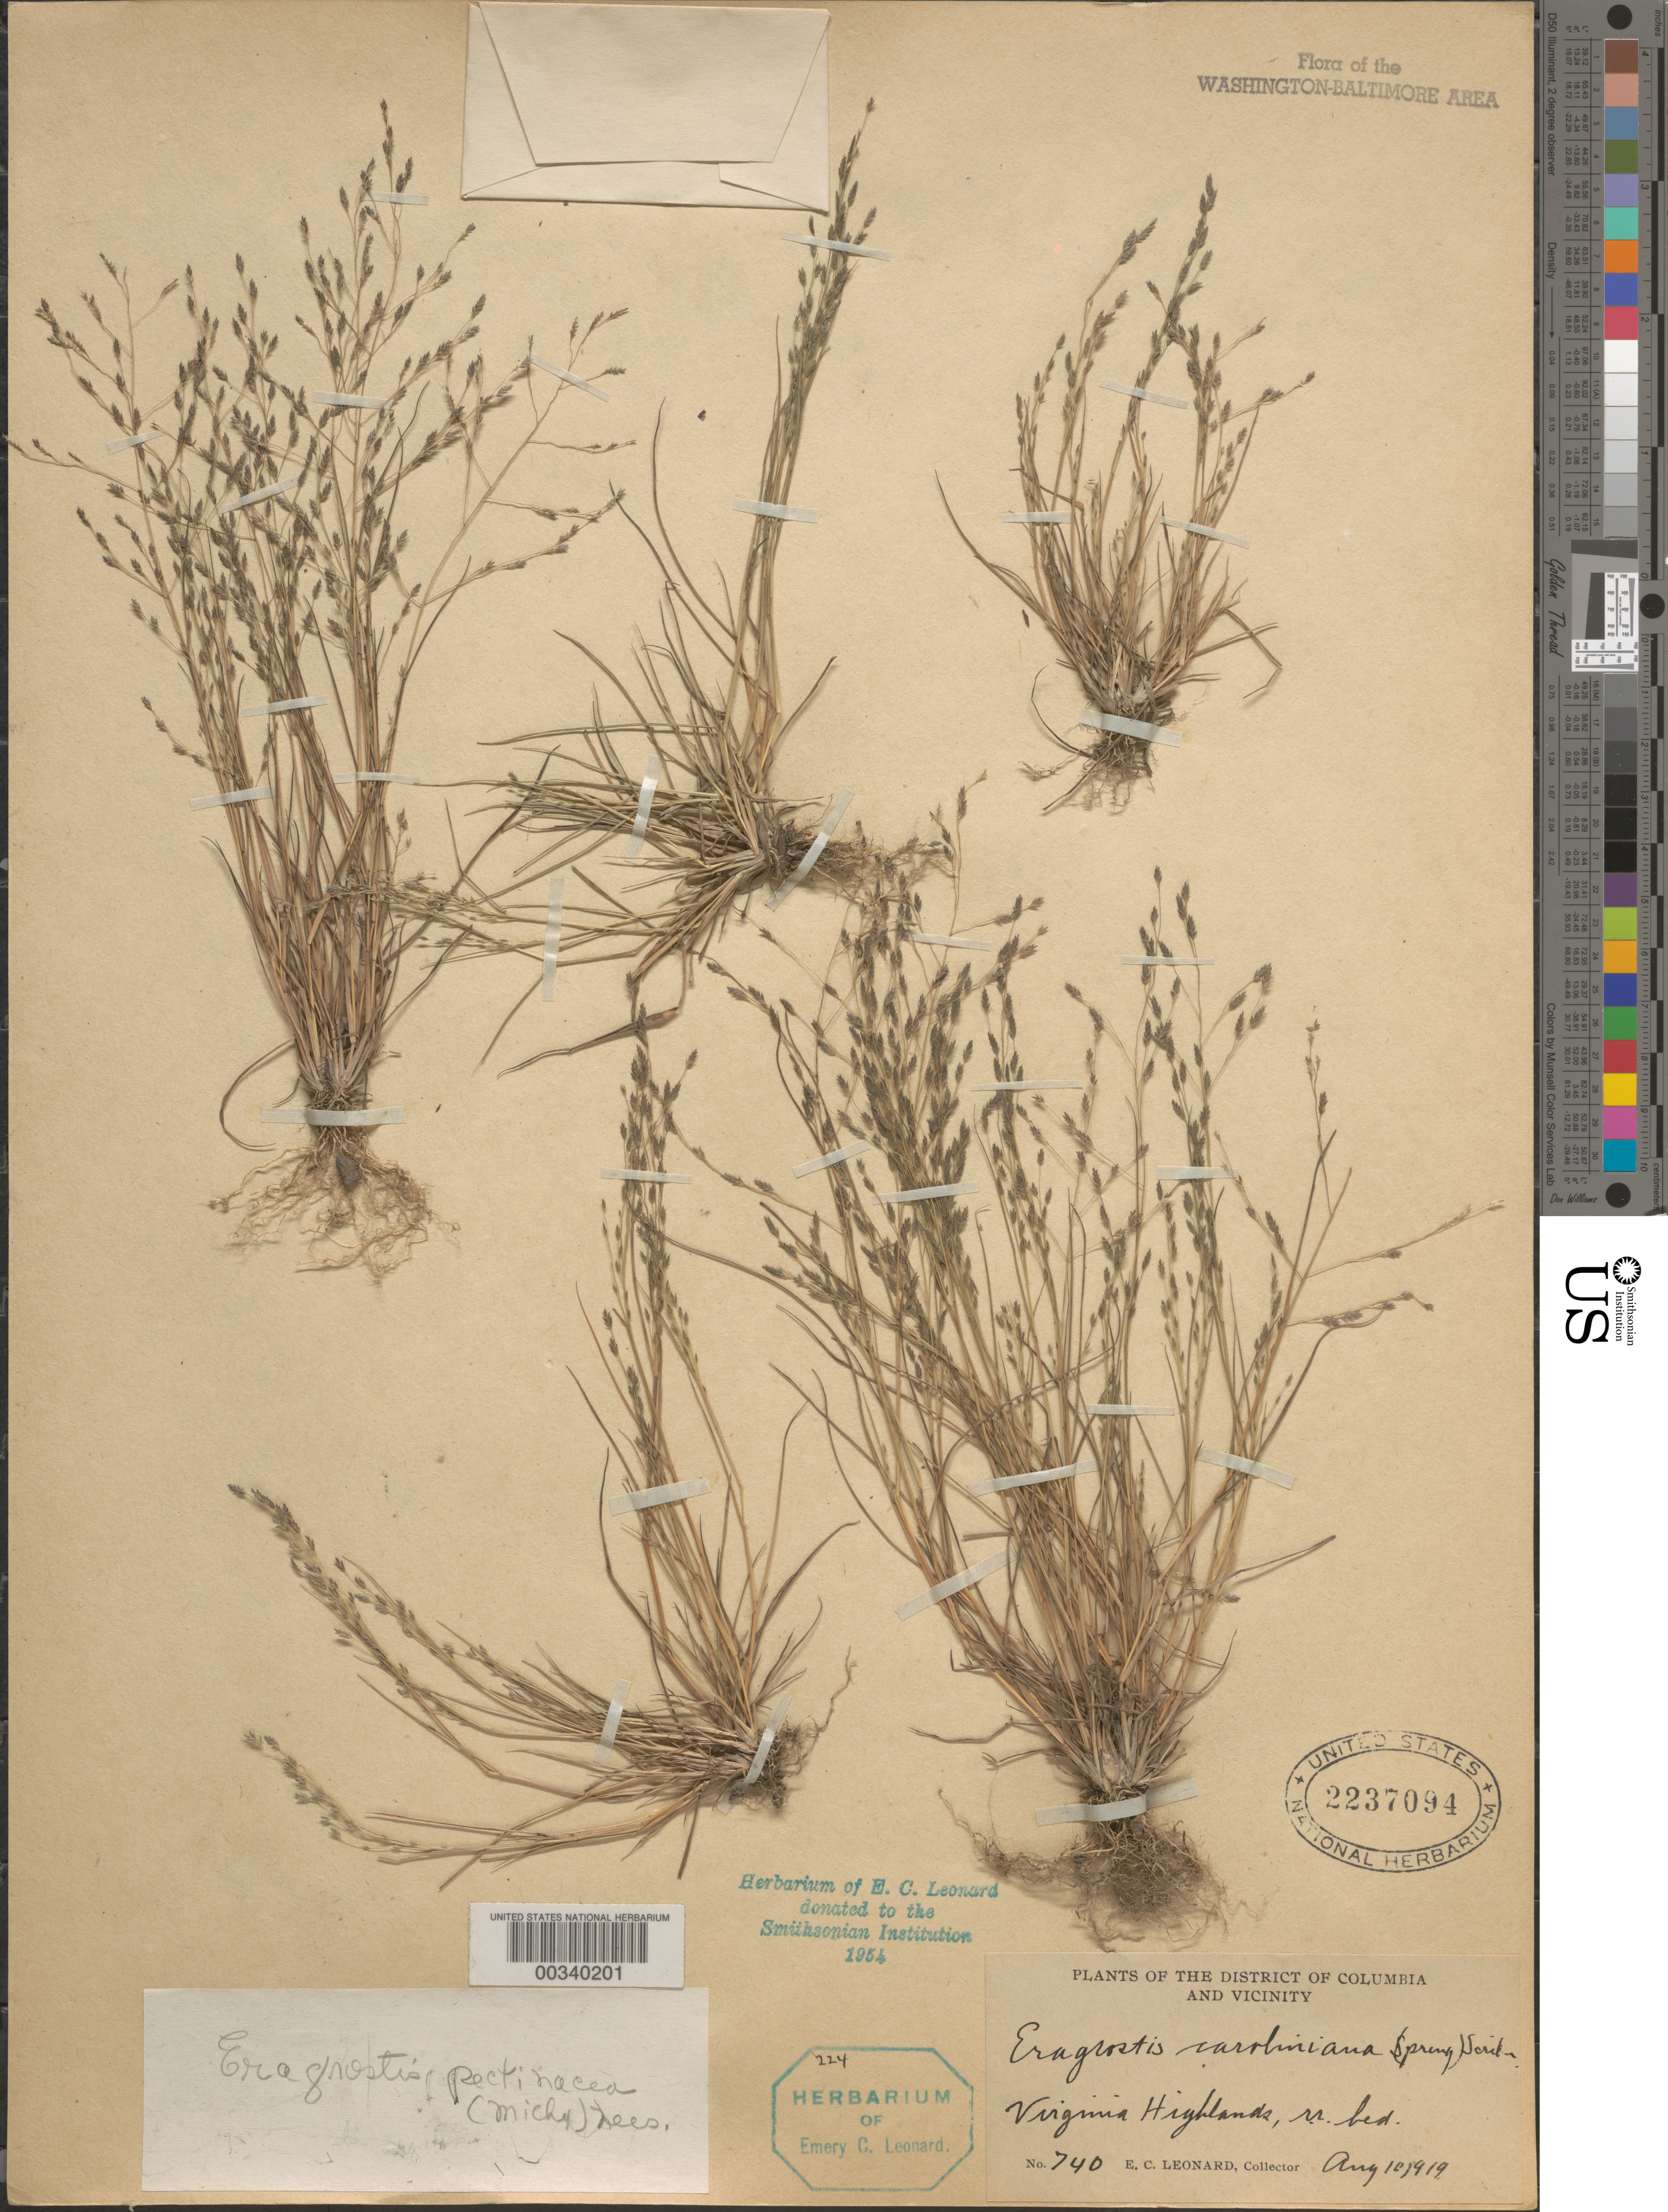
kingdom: Plantae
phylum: Tracheophyta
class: Liliopsida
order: Poales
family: Poaceae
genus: Eragrostis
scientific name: Eragrostis pectinacea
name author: (Michx.) Nees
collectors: E. C. Leonard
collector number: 740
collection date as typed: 10 Aug 1919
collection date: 1919-08-10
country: United States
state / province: Virginia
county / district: Highland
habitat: Railroad bed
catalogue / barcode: US 2237094